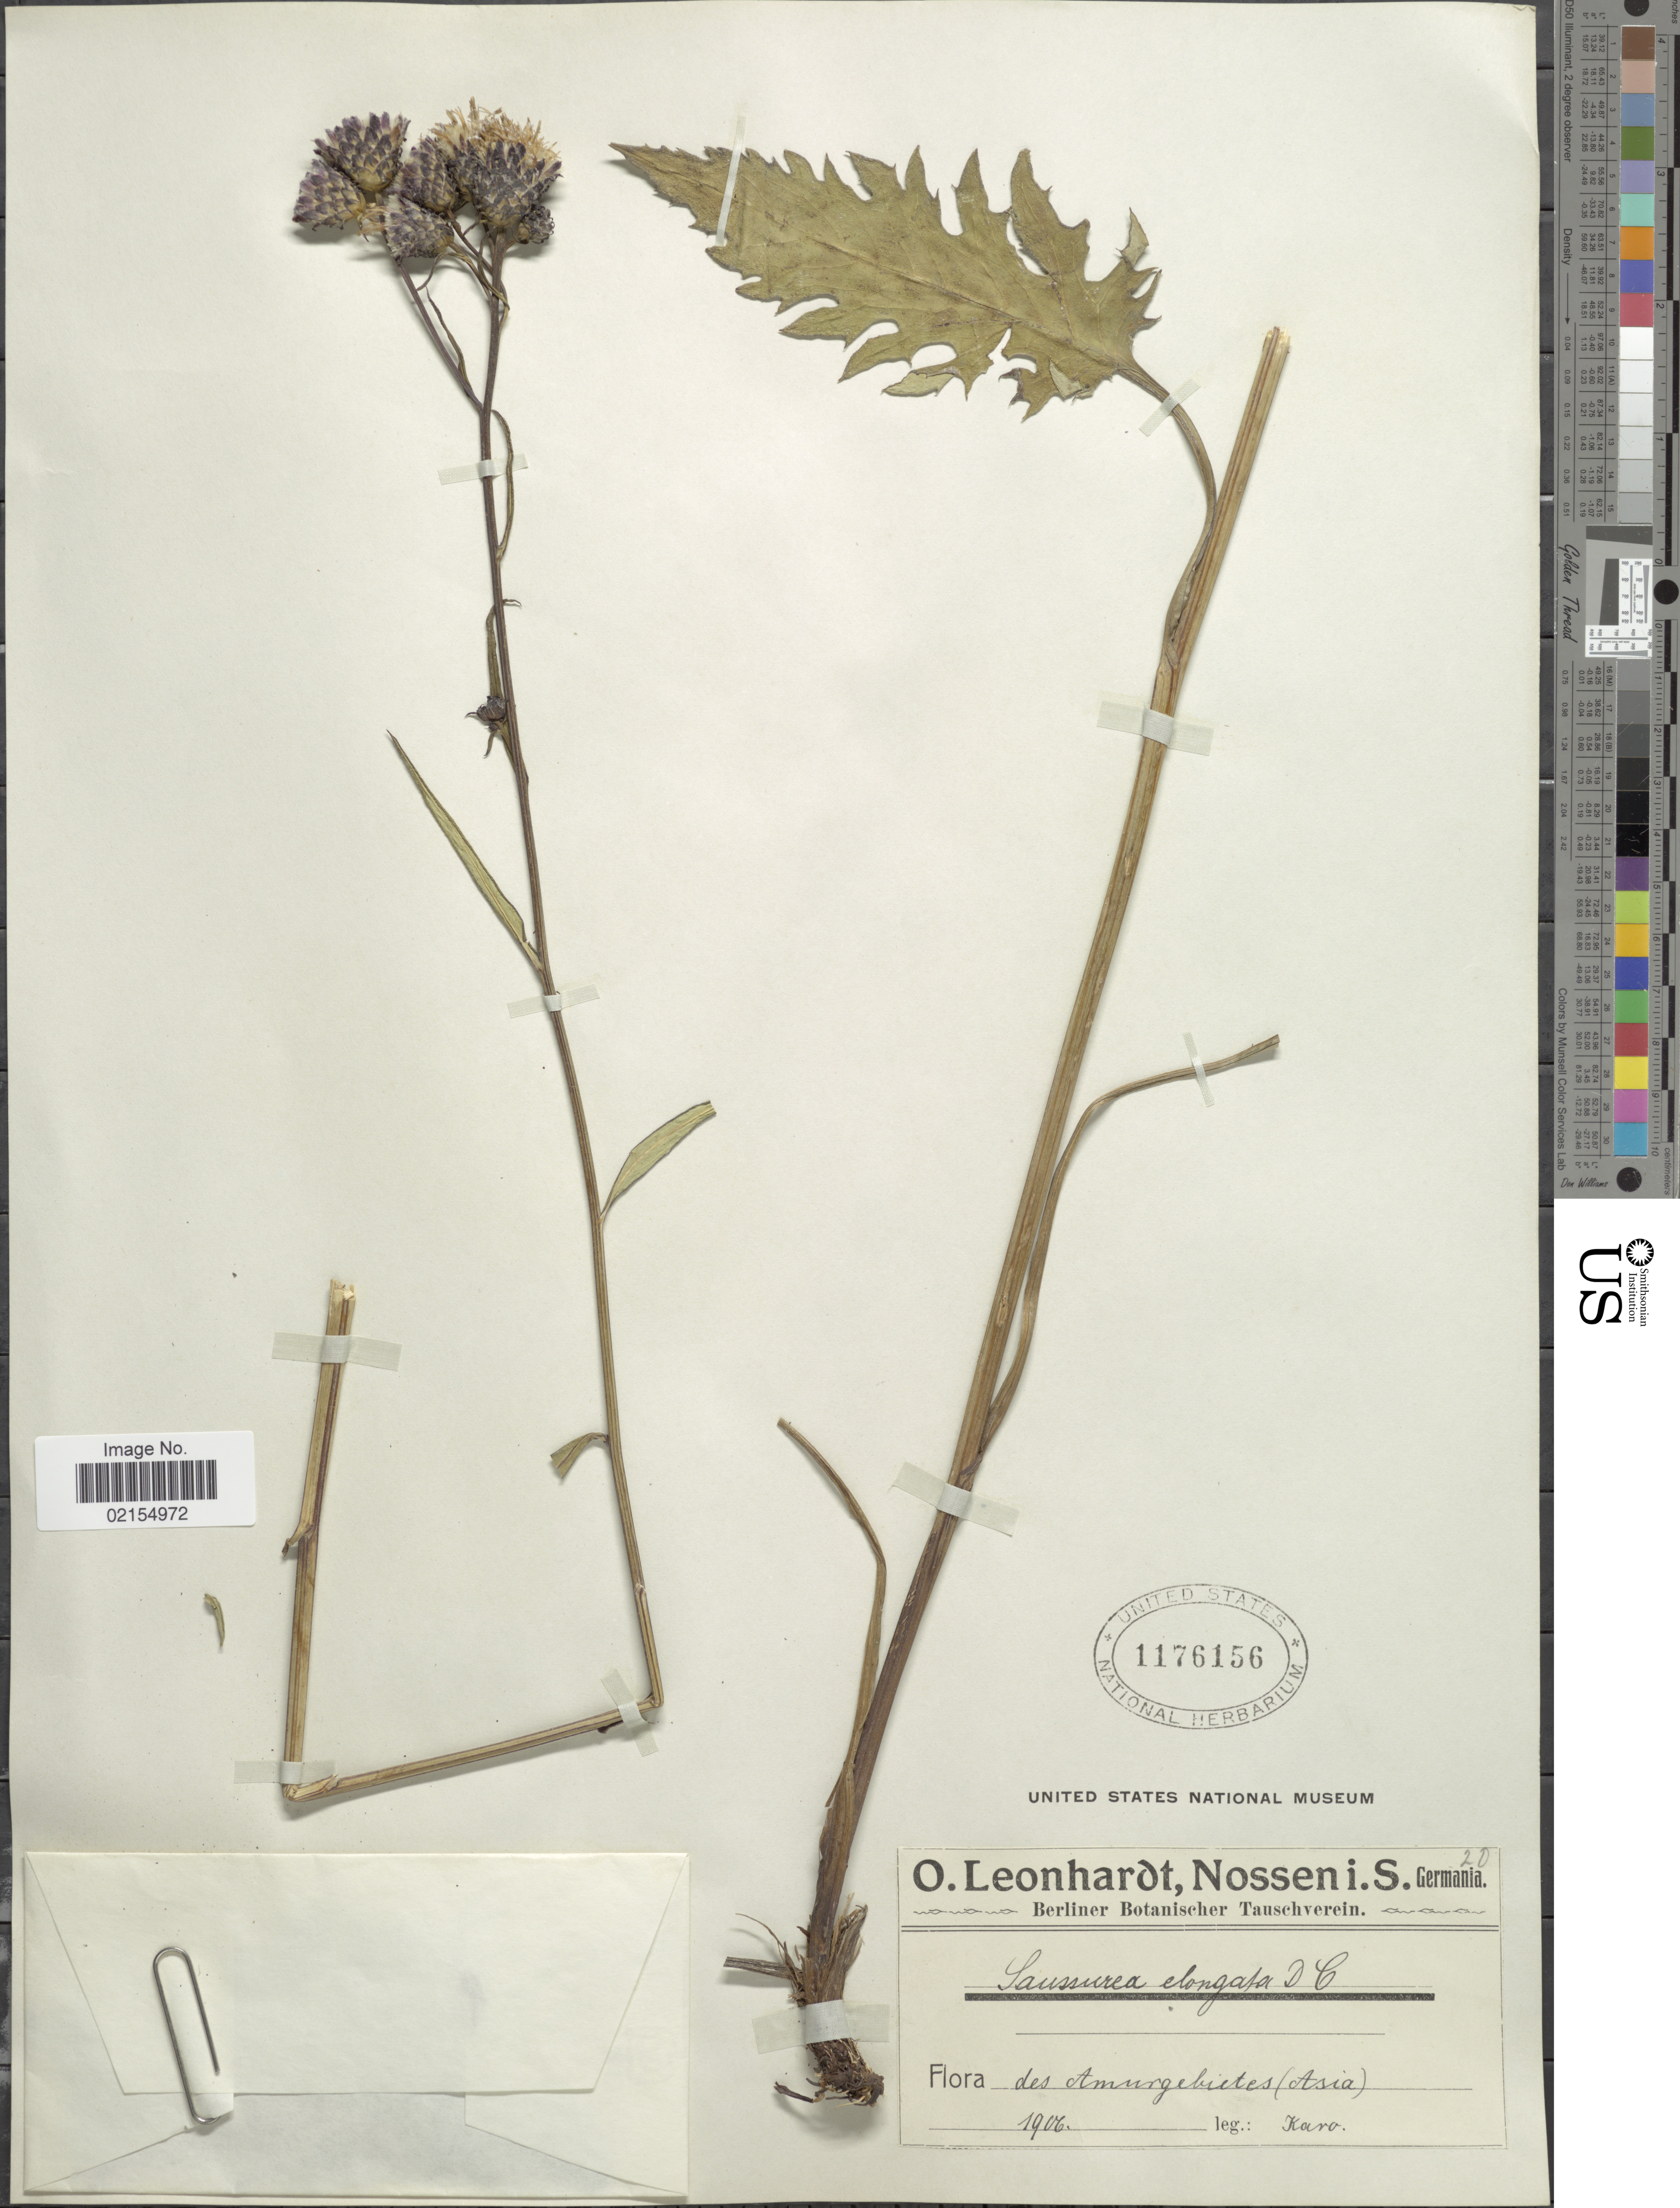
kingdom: Plantae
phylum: Tracheophyta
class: Magnoliopsida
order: Asterales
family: Asteraceae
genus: Saussurea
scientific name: Saussurea elongata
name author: DC.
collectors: Karo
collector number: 20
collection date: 1906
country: Russian Federation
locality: Des Amurgebietes (Asia)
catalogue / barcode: US 1176156